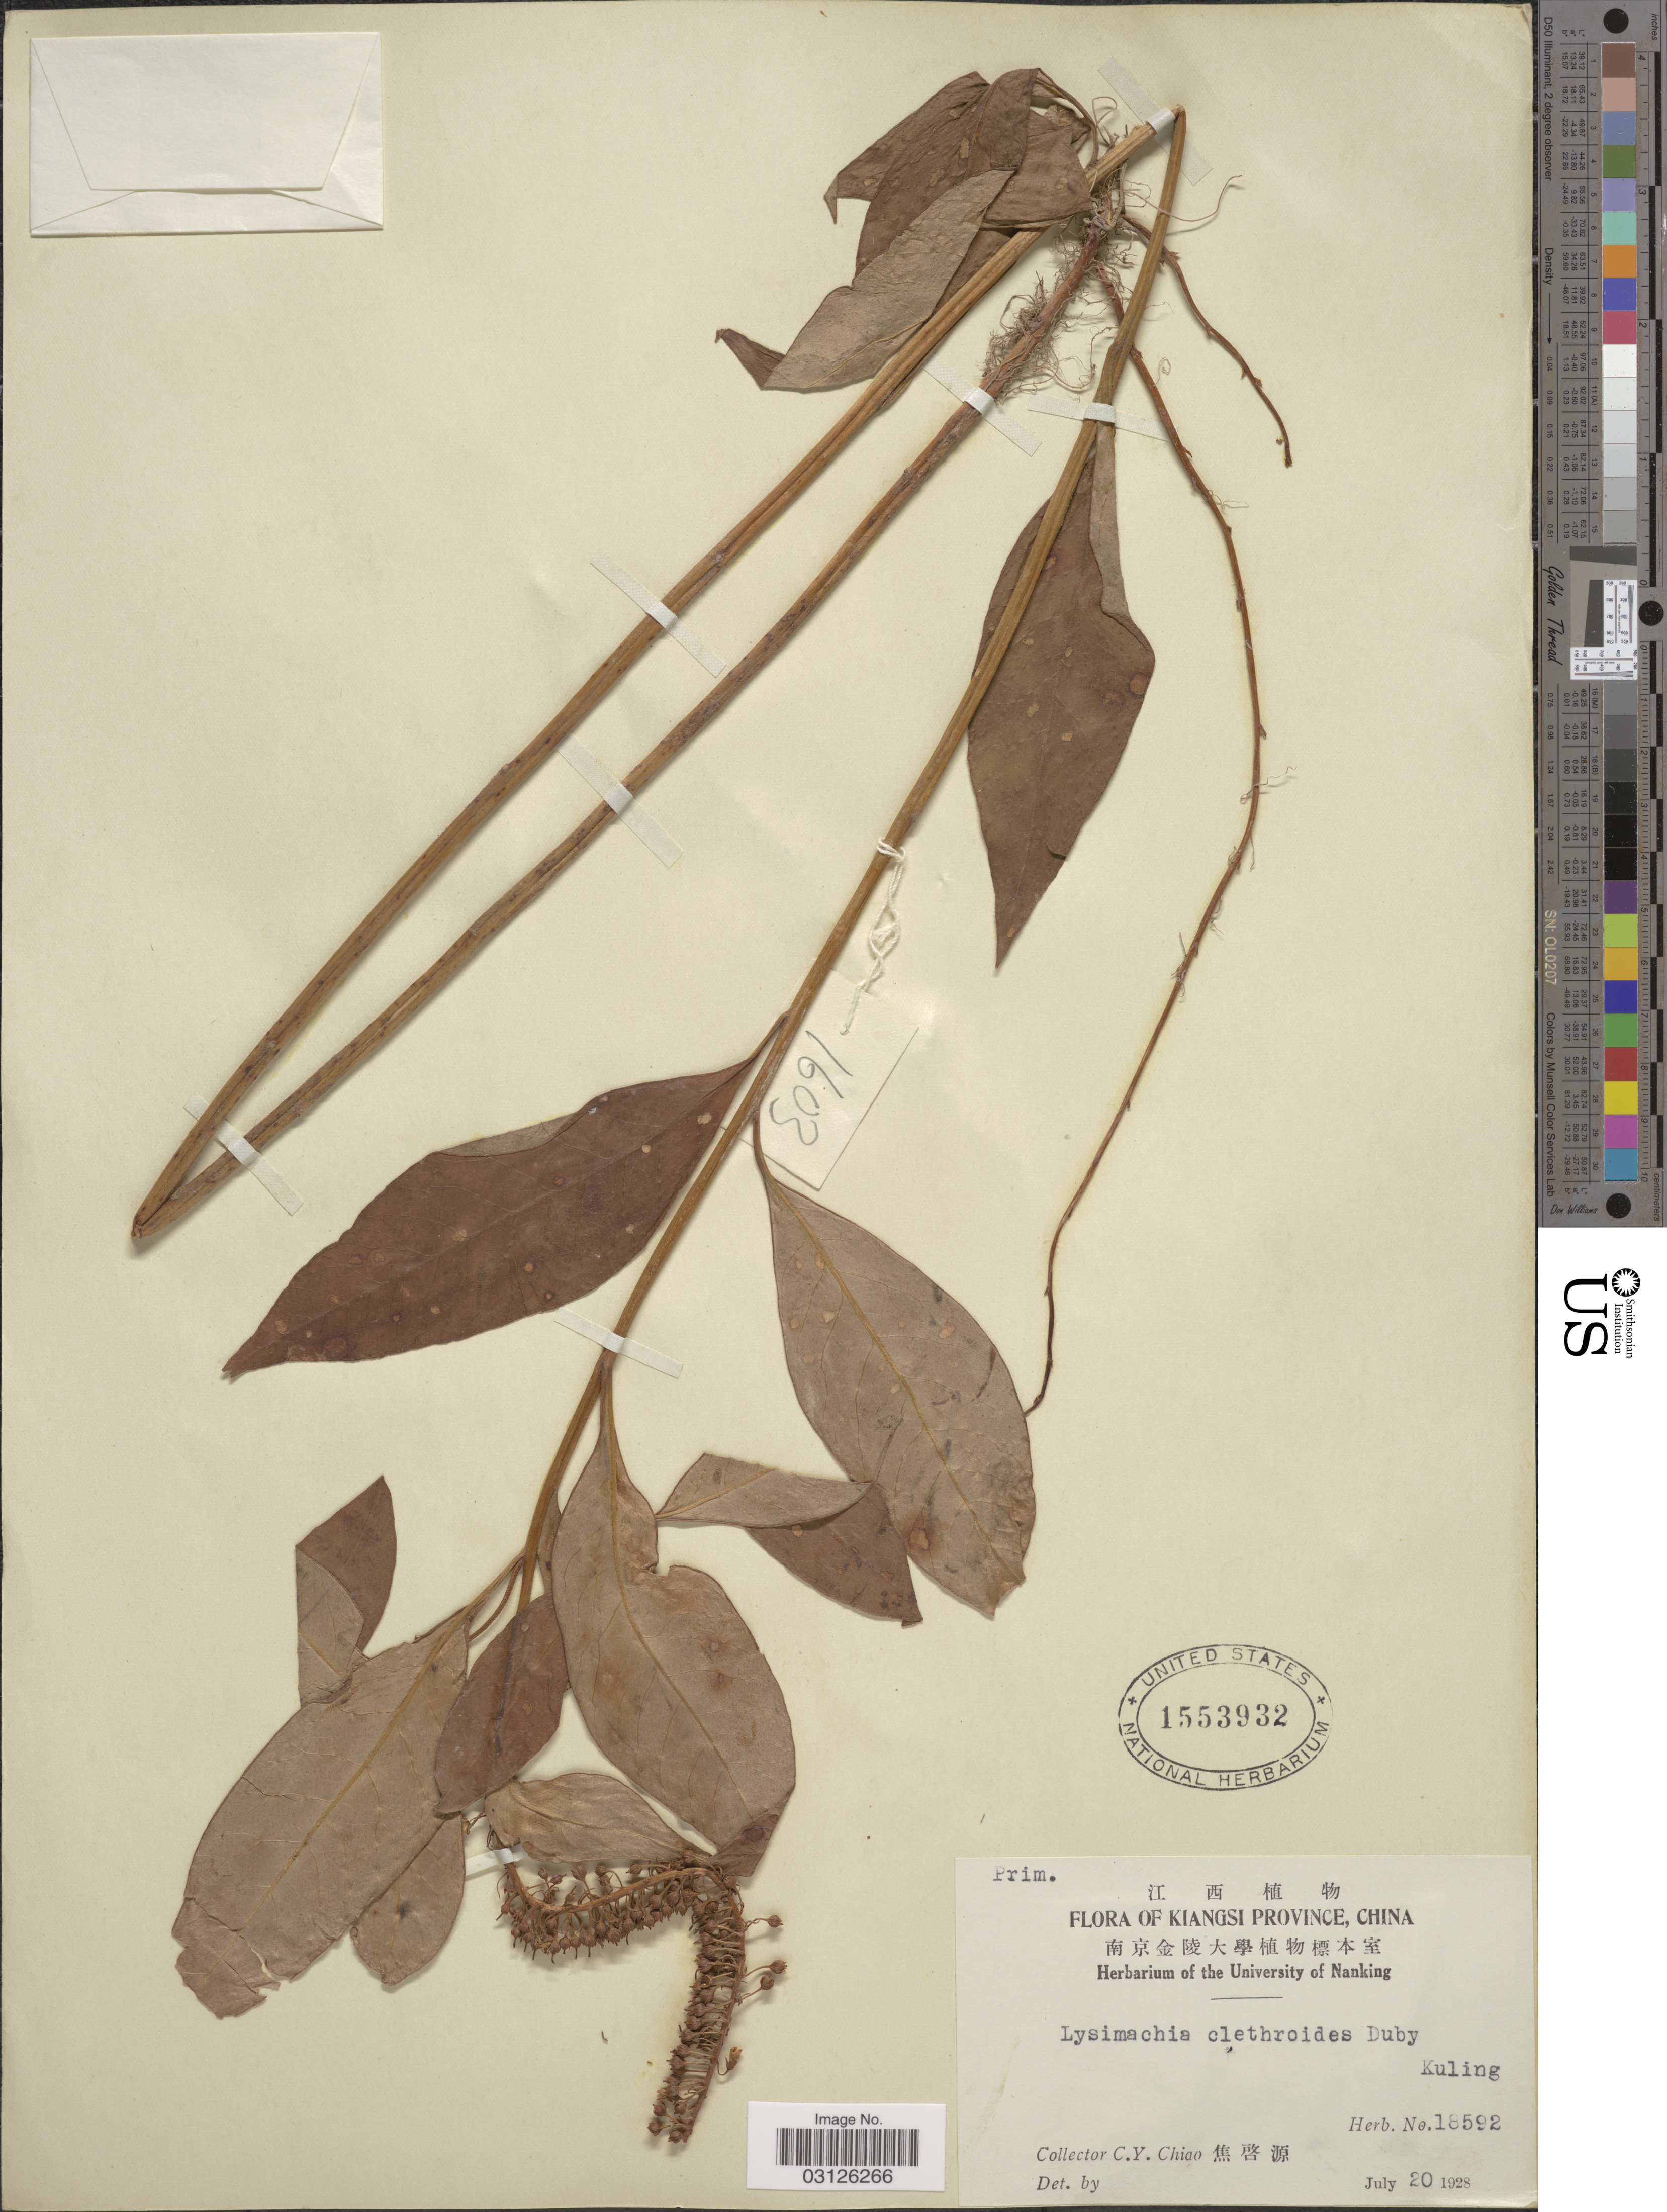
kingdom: Plantae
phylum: Tracheophyta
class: Magnoliopsida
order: Ericales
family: Primulaceae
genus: Lysimachia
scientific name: Lysimachia clethroides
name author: Duby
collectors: C. Y. Chiao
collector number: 18592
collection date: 1928-07-20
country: China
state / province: Jiangxi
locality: Kiangsi Province. Kuling.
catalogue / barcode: US 1553932